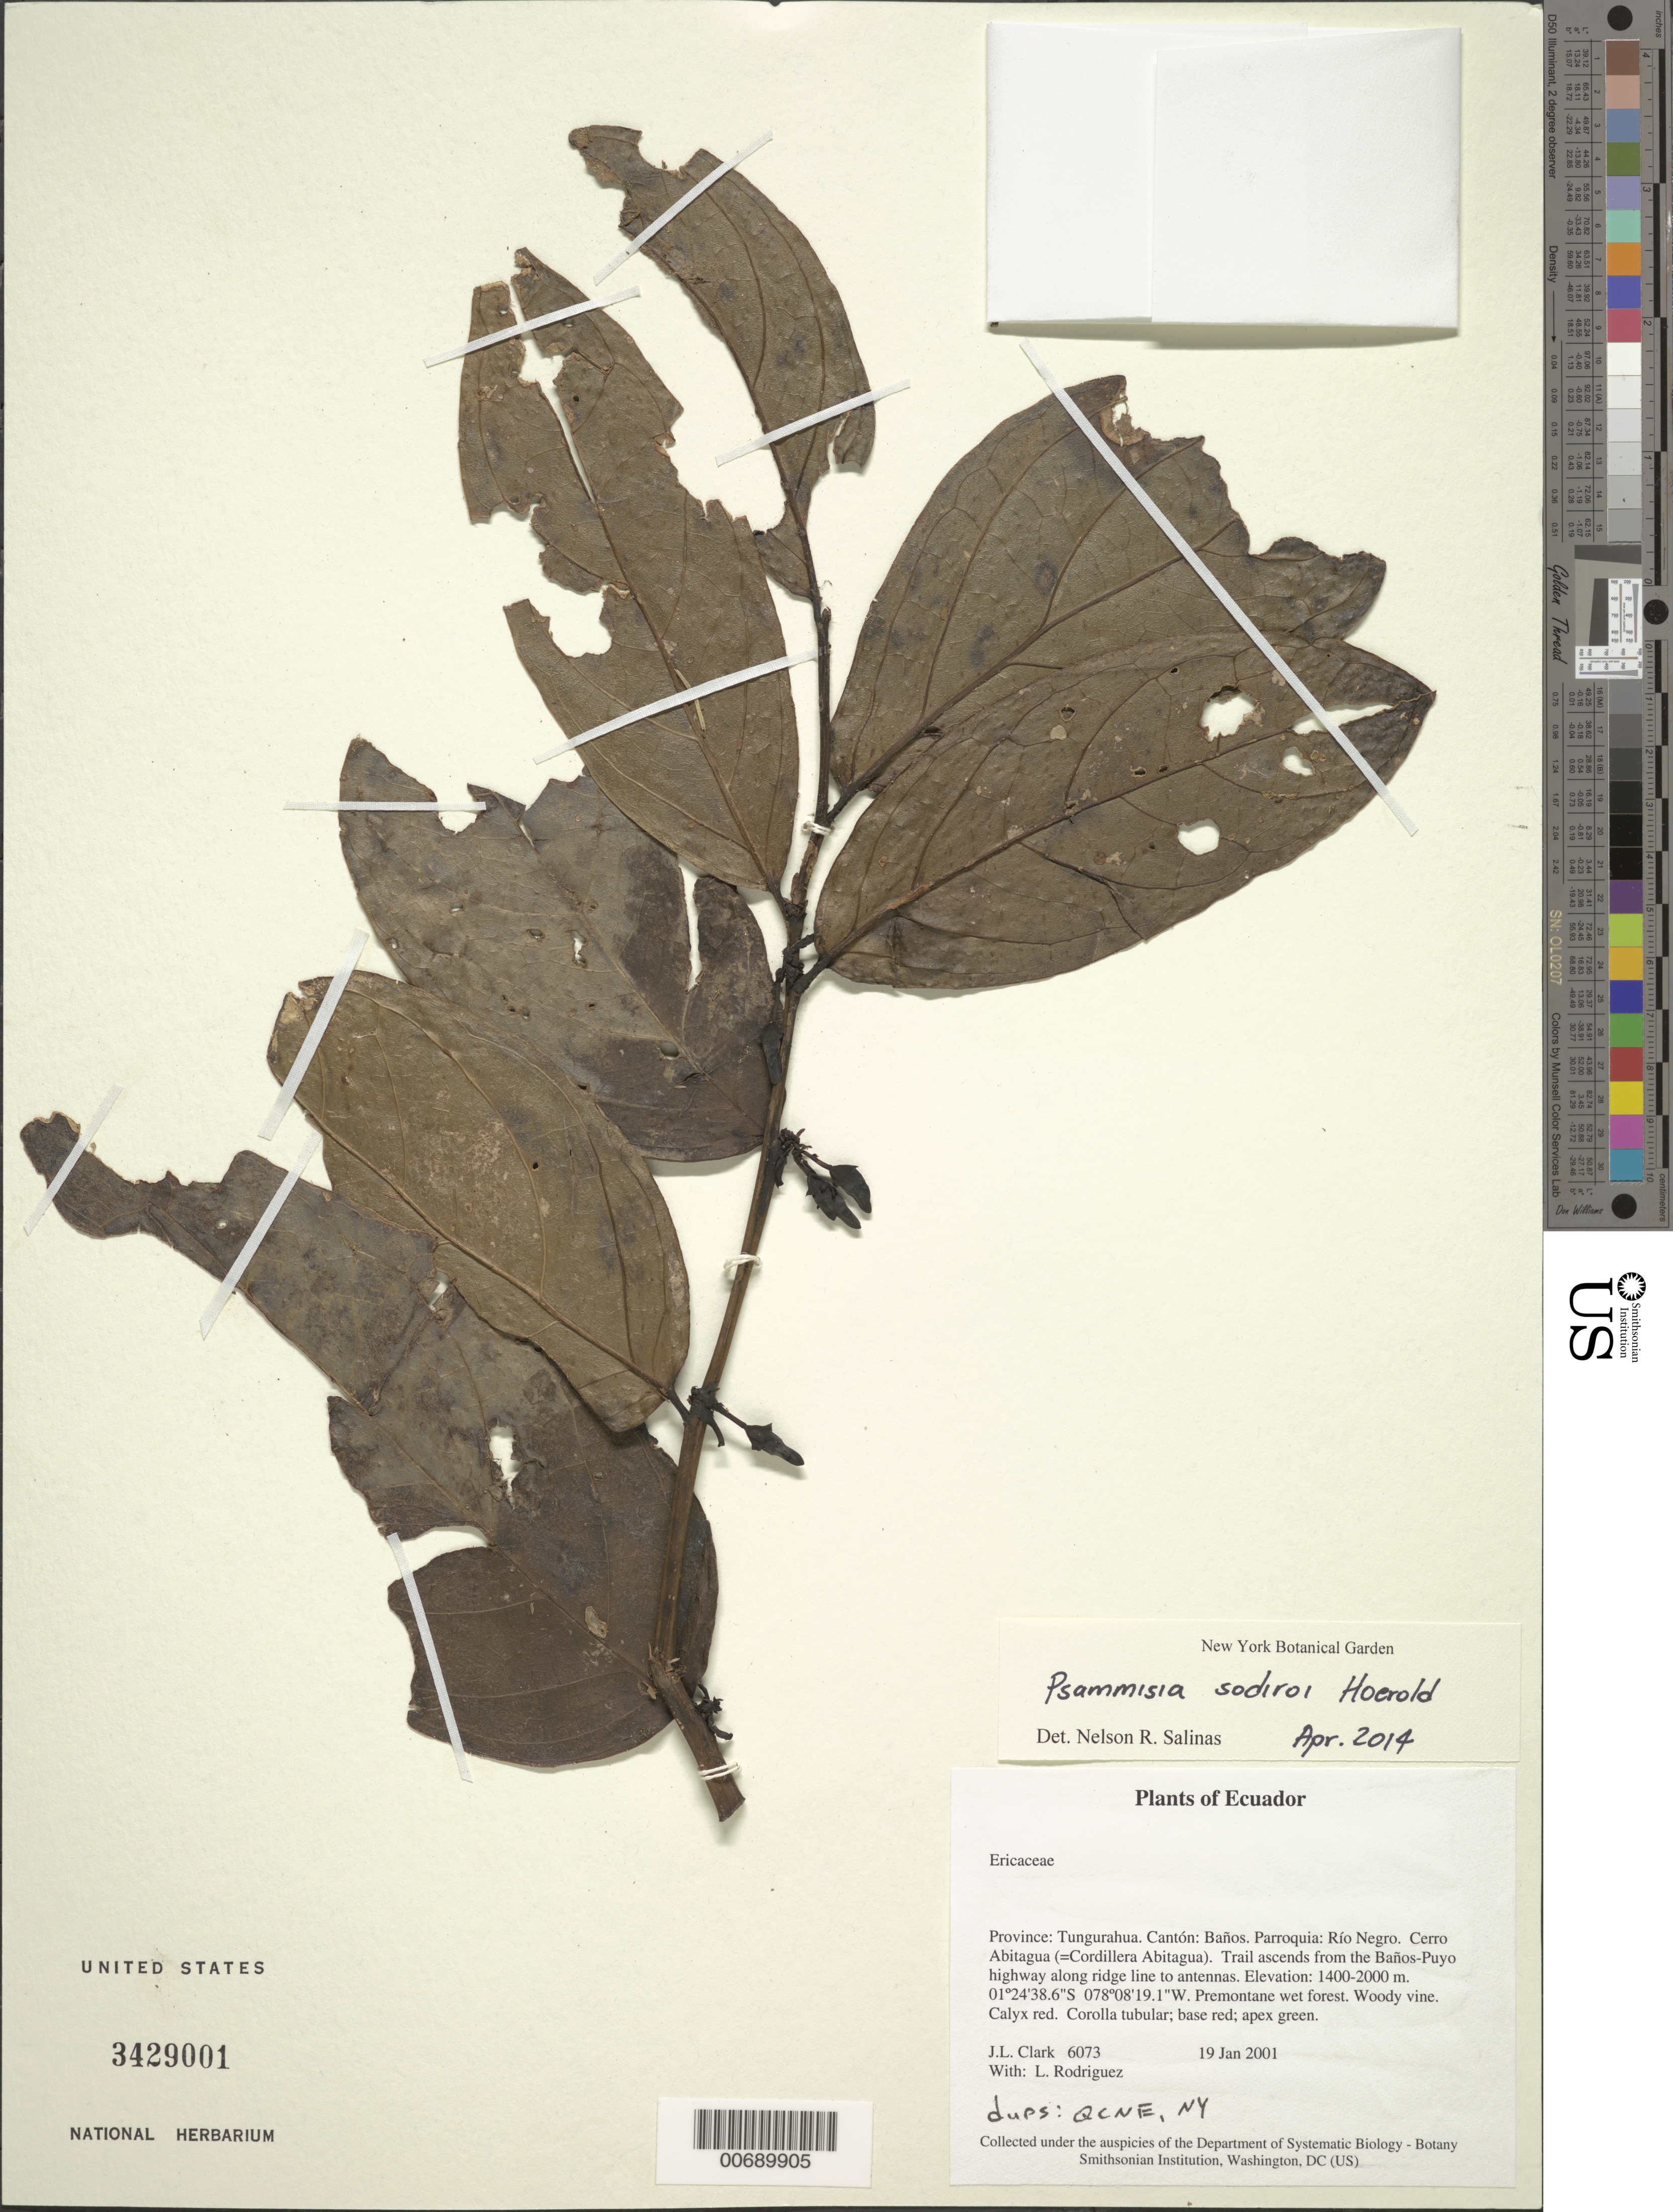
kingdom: Plantae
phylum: Tracheophyta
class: Magnoliopsida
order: Ericales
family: Ericaceae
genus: Psammisia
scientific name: Psammisia sodiroi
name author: Hoerold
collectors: J. L. Clark & L. Rodriguez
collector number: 6073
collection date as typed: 19 Jan 2001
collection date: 2001-01-19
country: Ecuador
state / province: Tungurahua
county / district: Baños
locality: Parroquia: Río Negro. Cerro Abitagua (=Cordillera Abitagua). Trail ascends from the Baños-Puyo highway along ridge line to antennas.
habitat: Premontane wet forest.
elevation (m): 1400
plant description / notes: NY, QCNE, US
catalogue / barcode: US 3429001